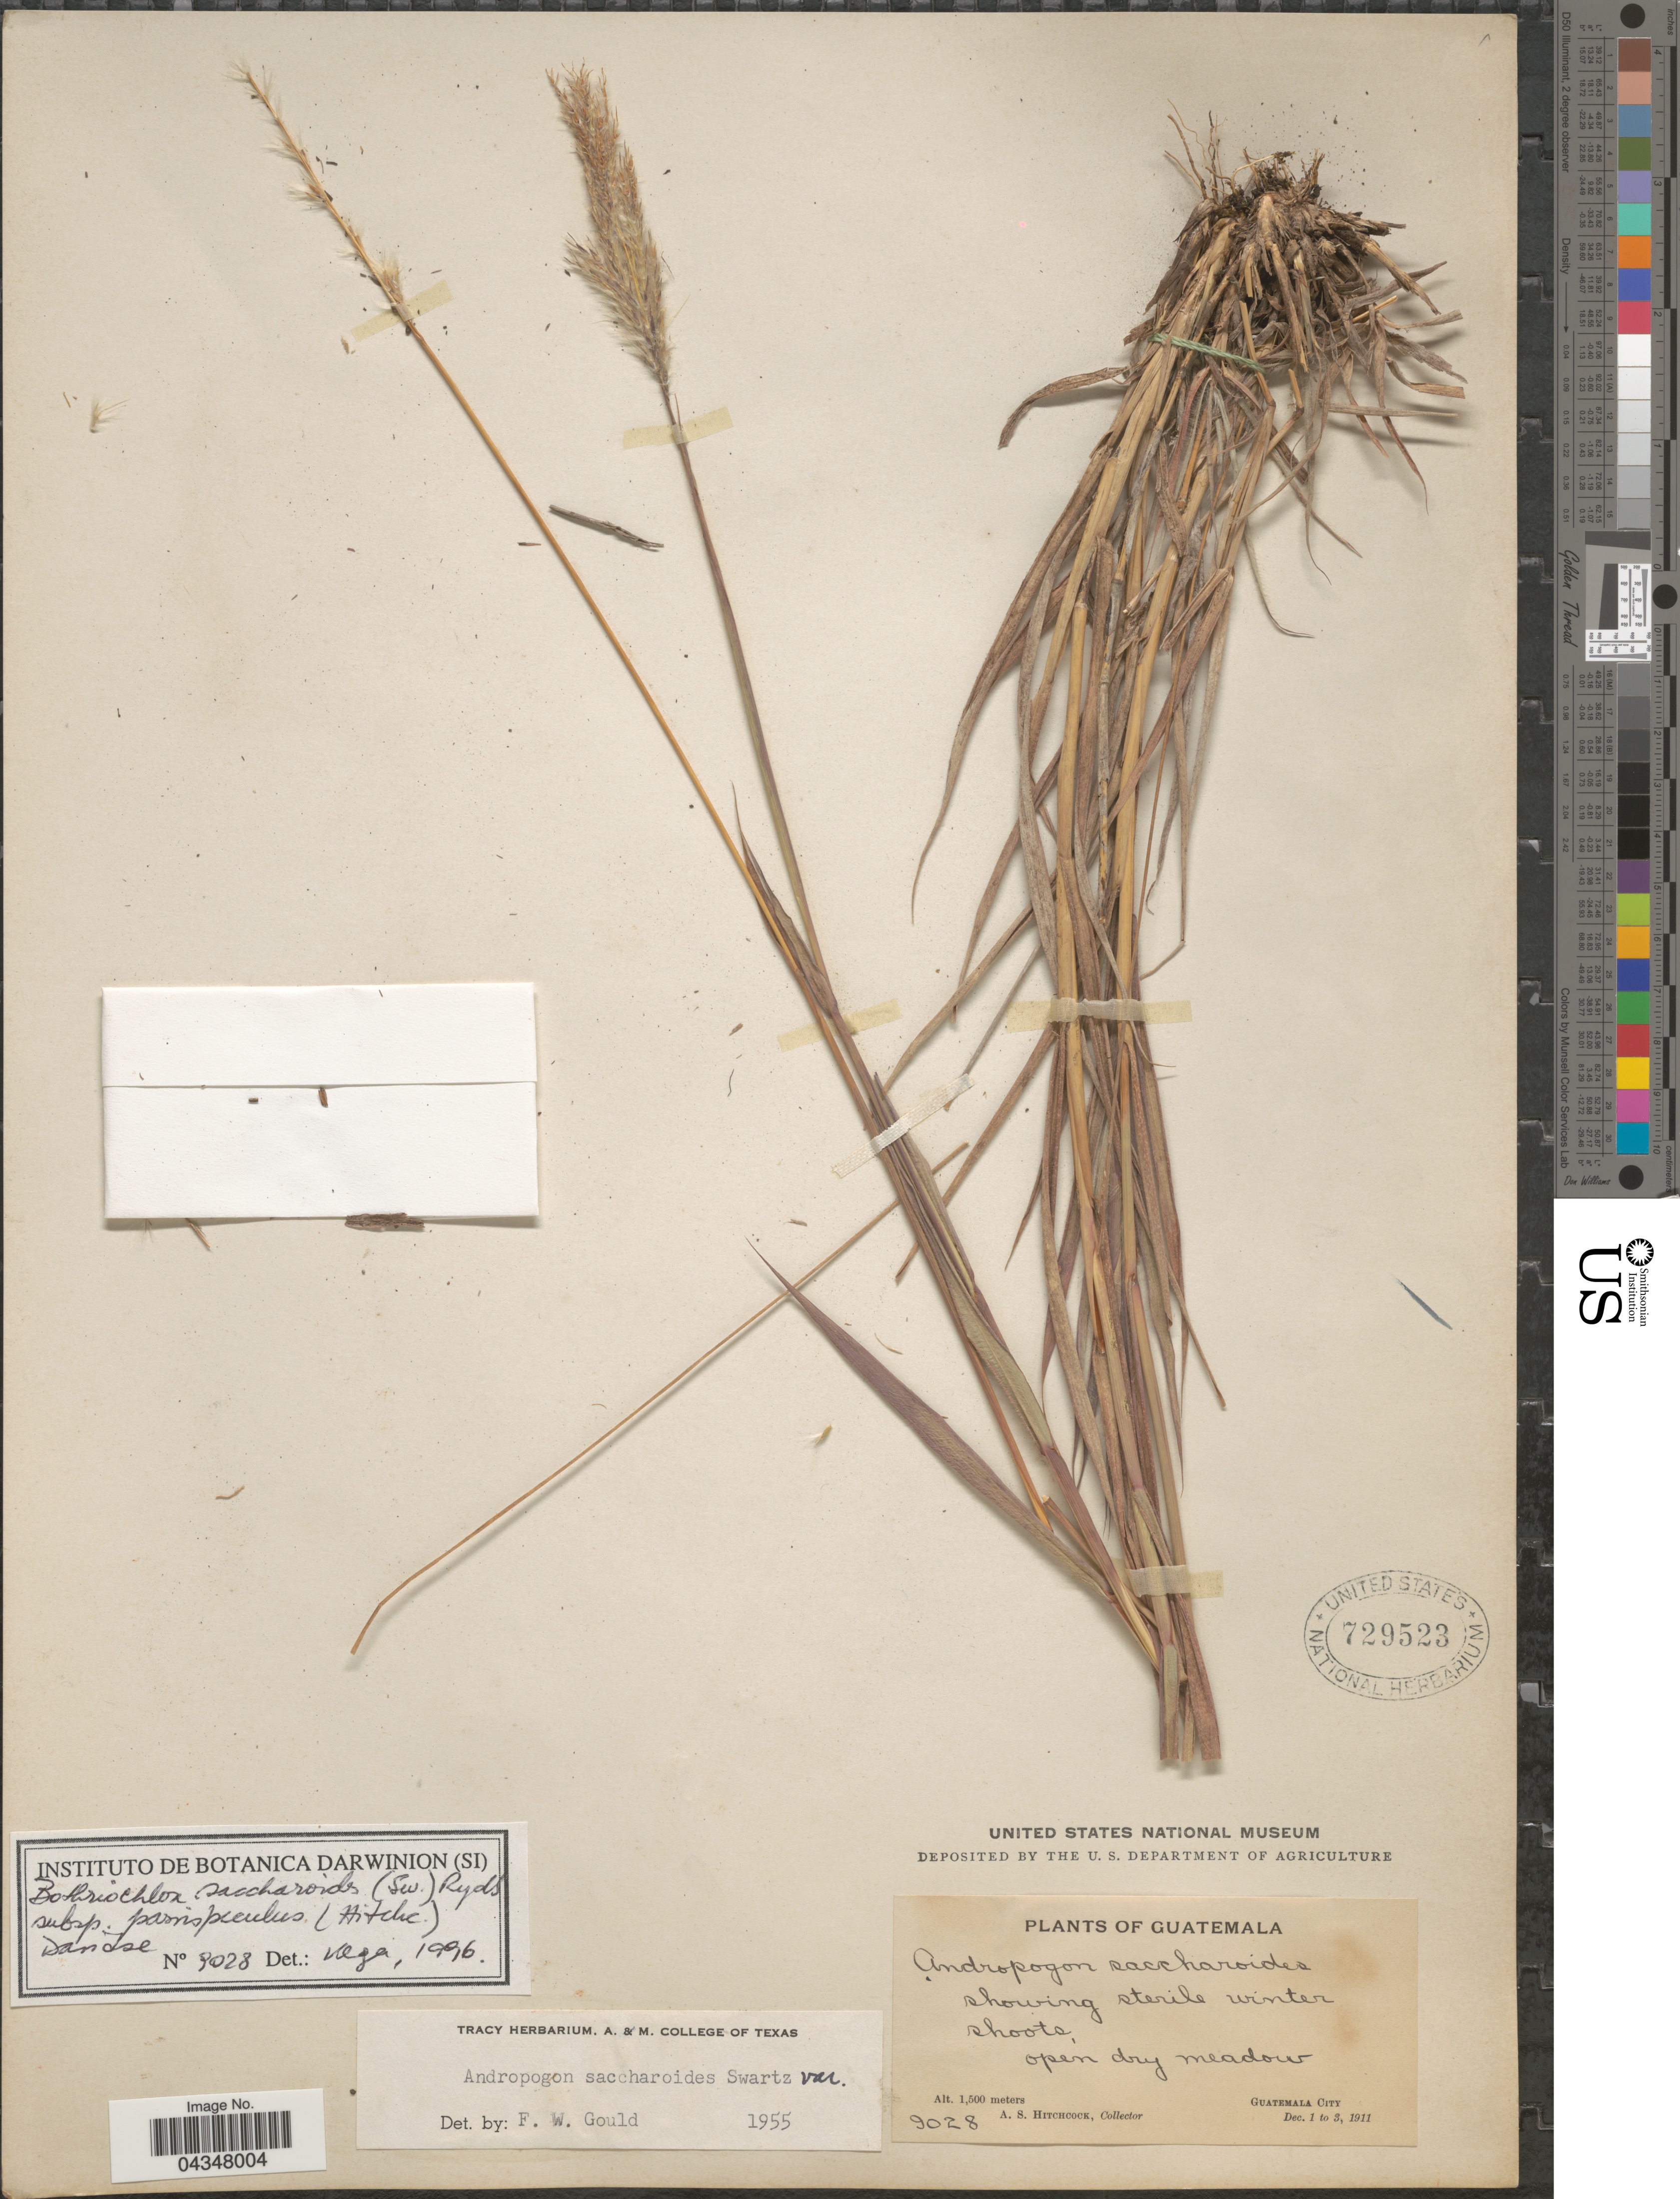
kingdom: Plantae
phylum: Tracheophyta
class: Liliopsida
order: Poales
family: Poaceae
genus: Bothriochloa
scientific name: Bothriochloa saccharoides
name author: (Sw.) Rydb.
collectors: A. S. Hitchcock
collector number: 9028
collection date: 1911-12-01/1911-12-03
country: Guatemala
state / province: Guatemala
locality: Guatemala City.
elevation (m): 1500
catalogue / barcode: US 729523